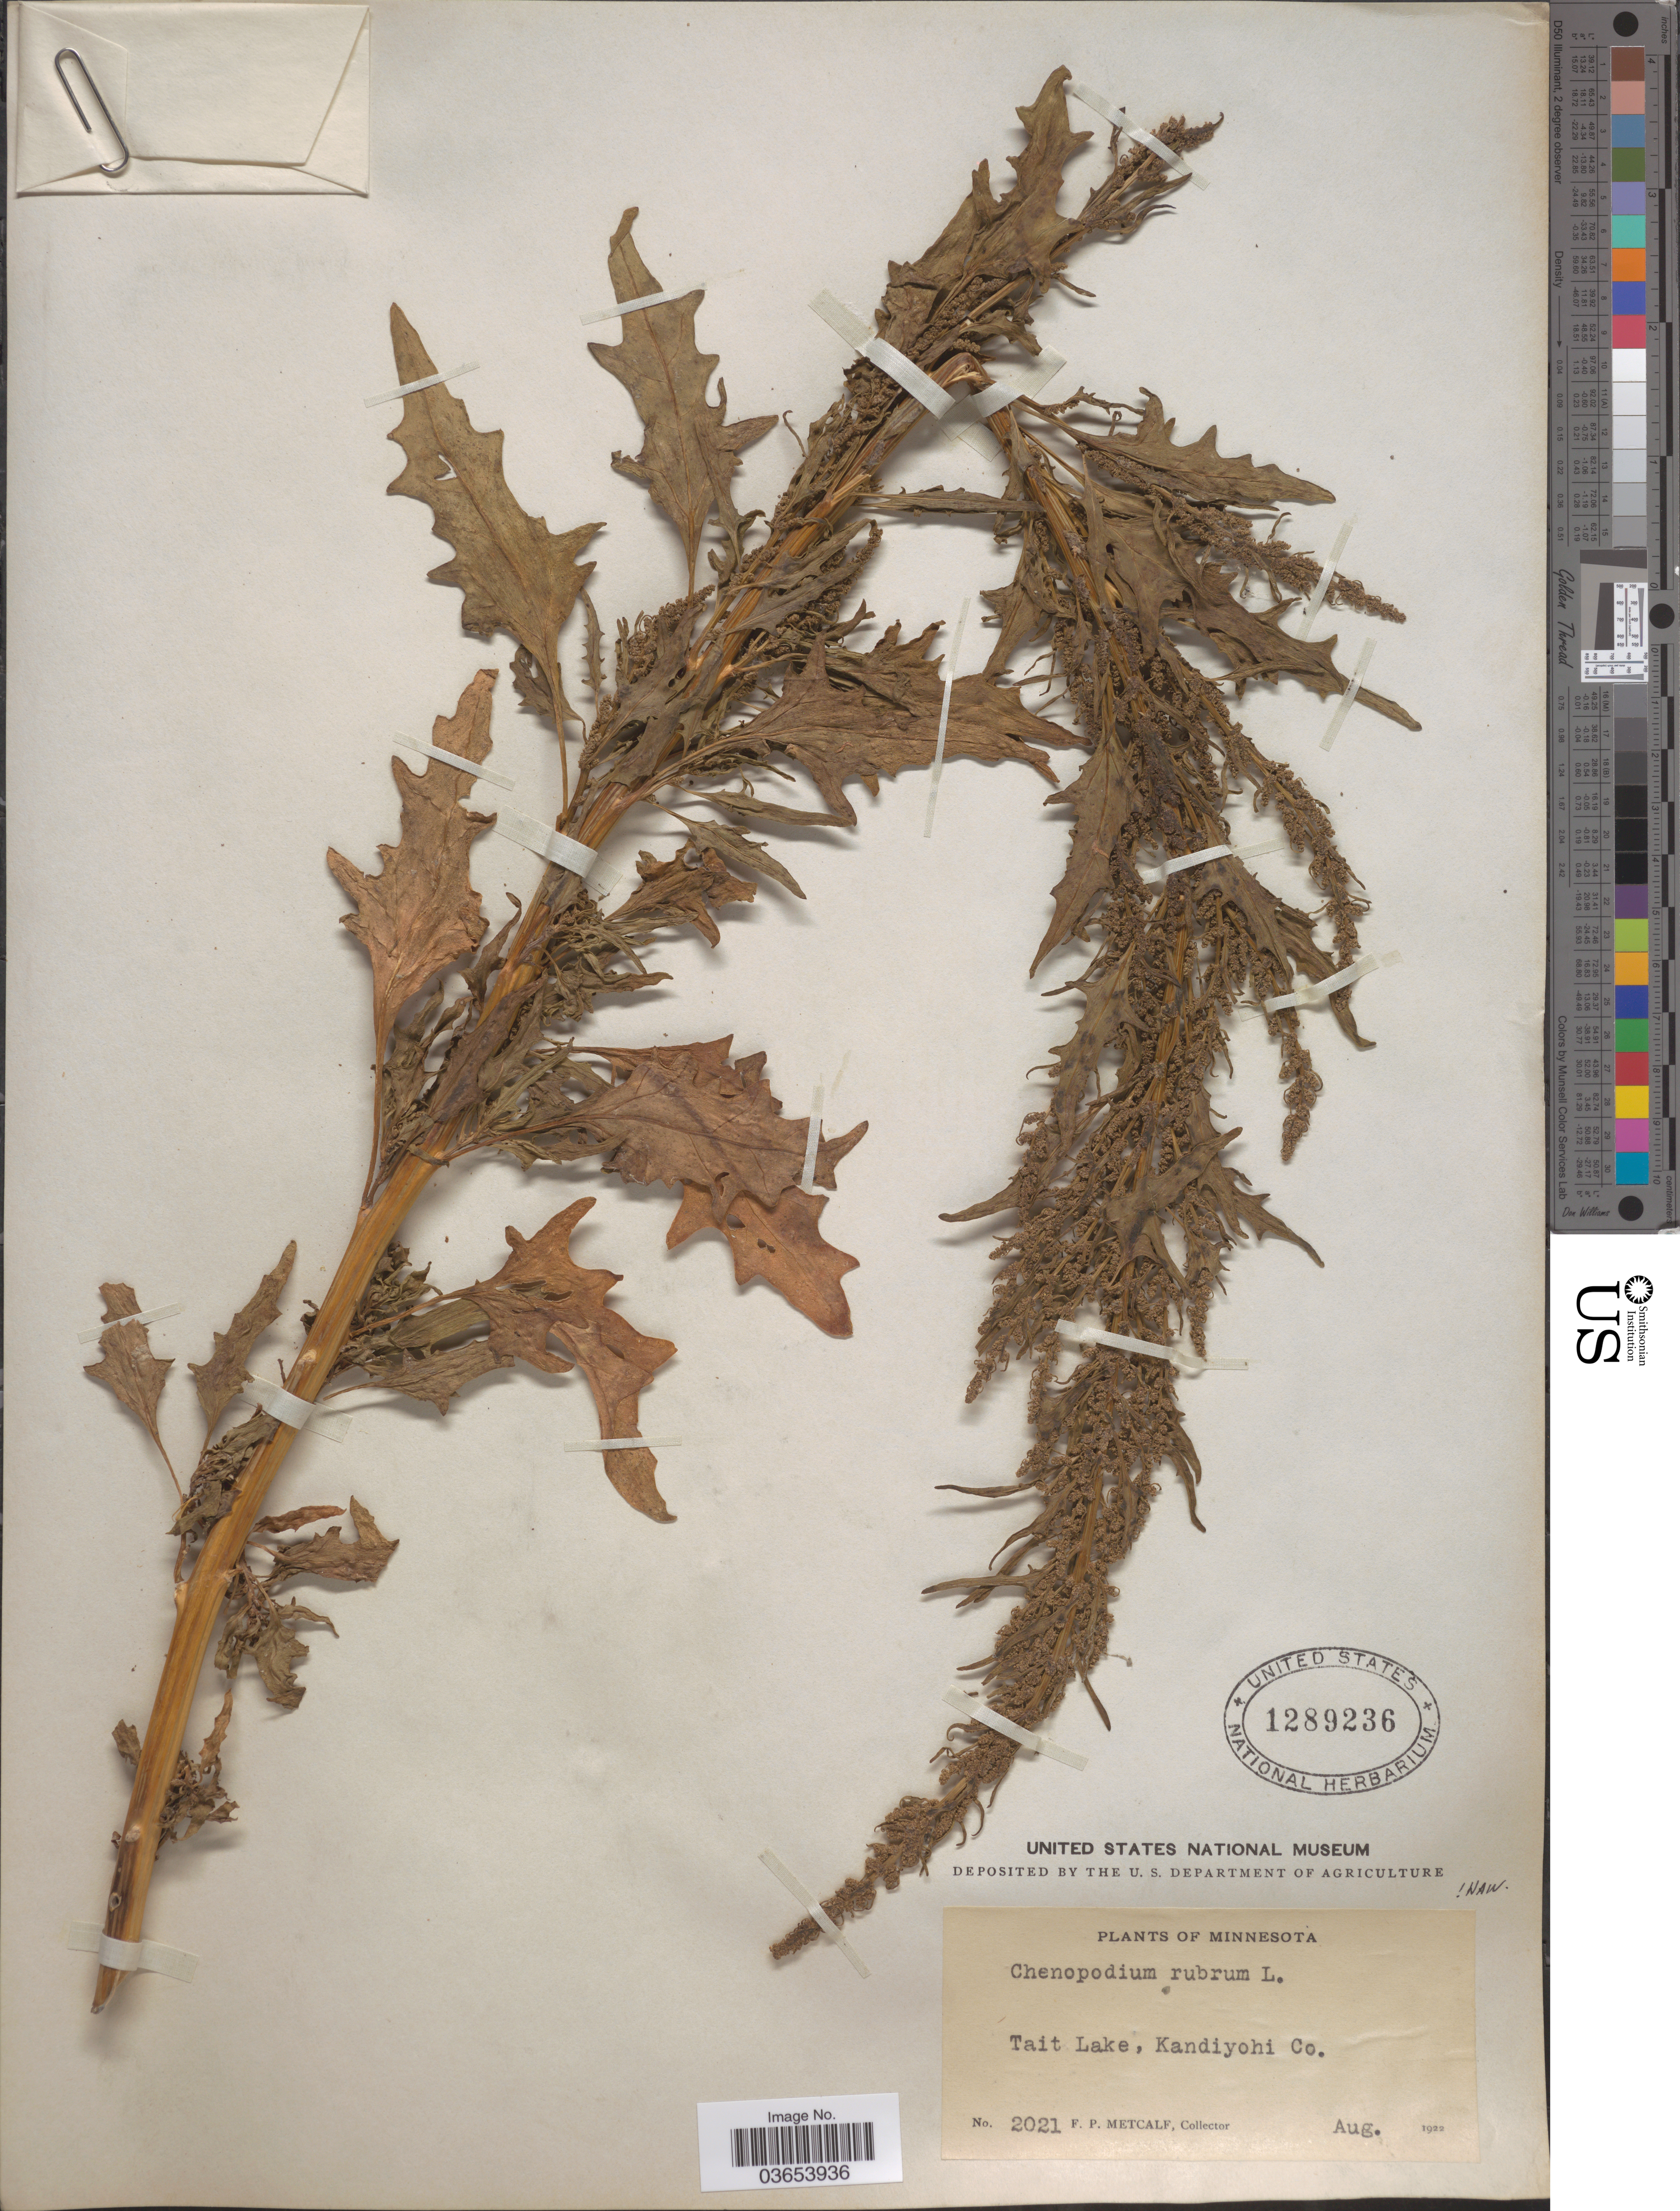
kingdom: Plantae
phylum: Tracheophyta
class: Magnoliopsida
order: Caryophyllales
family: Amaranthaceae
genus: Chenopodium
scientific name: Chenopodium rubrum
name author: L.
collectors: F. Metcalf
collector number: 2021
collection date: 1922-08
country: United States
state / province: Minnesota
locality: Tait Lake, Kandiyohi Co.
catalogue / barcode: US 1289236